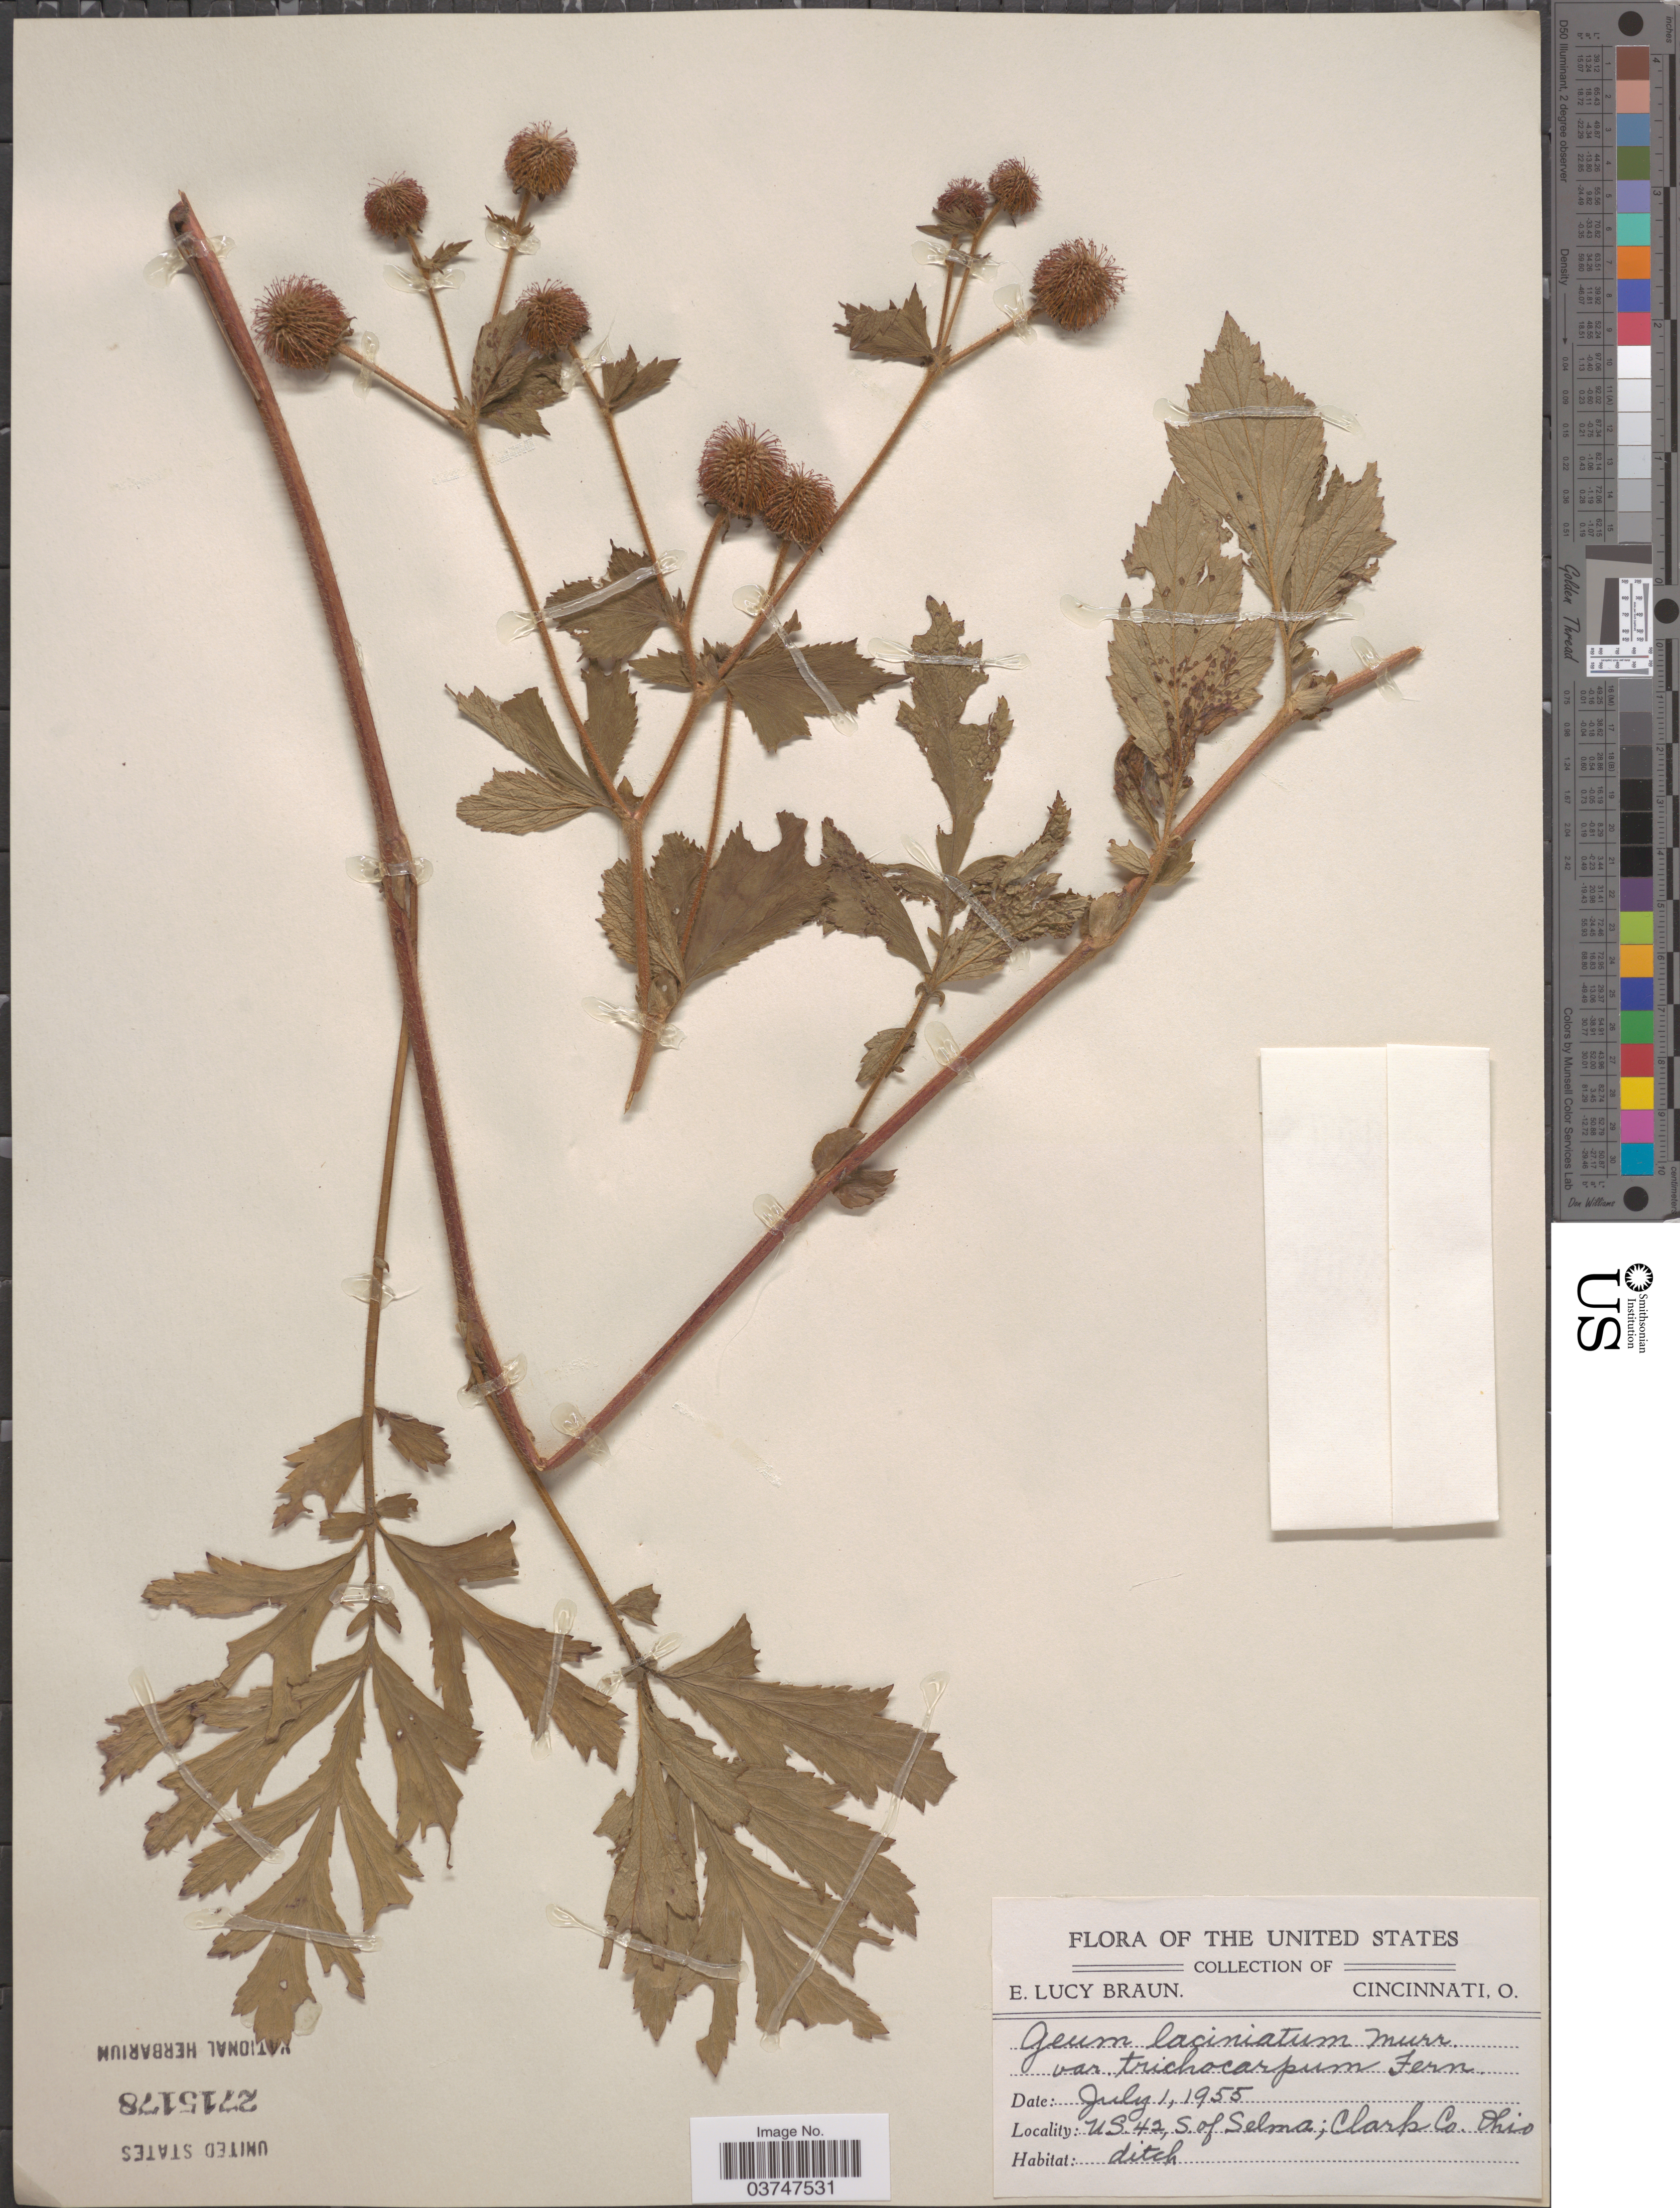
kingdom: Plantae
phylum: Tracheophyta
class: Magnoliopsida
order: Rosales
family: Rosaceae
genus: Geum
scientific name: Geum laciniatum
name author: Murr.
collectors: E. L. Braun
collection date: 1955-07-01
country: United States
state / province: Ohio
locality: U.S. 42, S of Selma; Clark Co.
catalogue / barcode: US 2715178